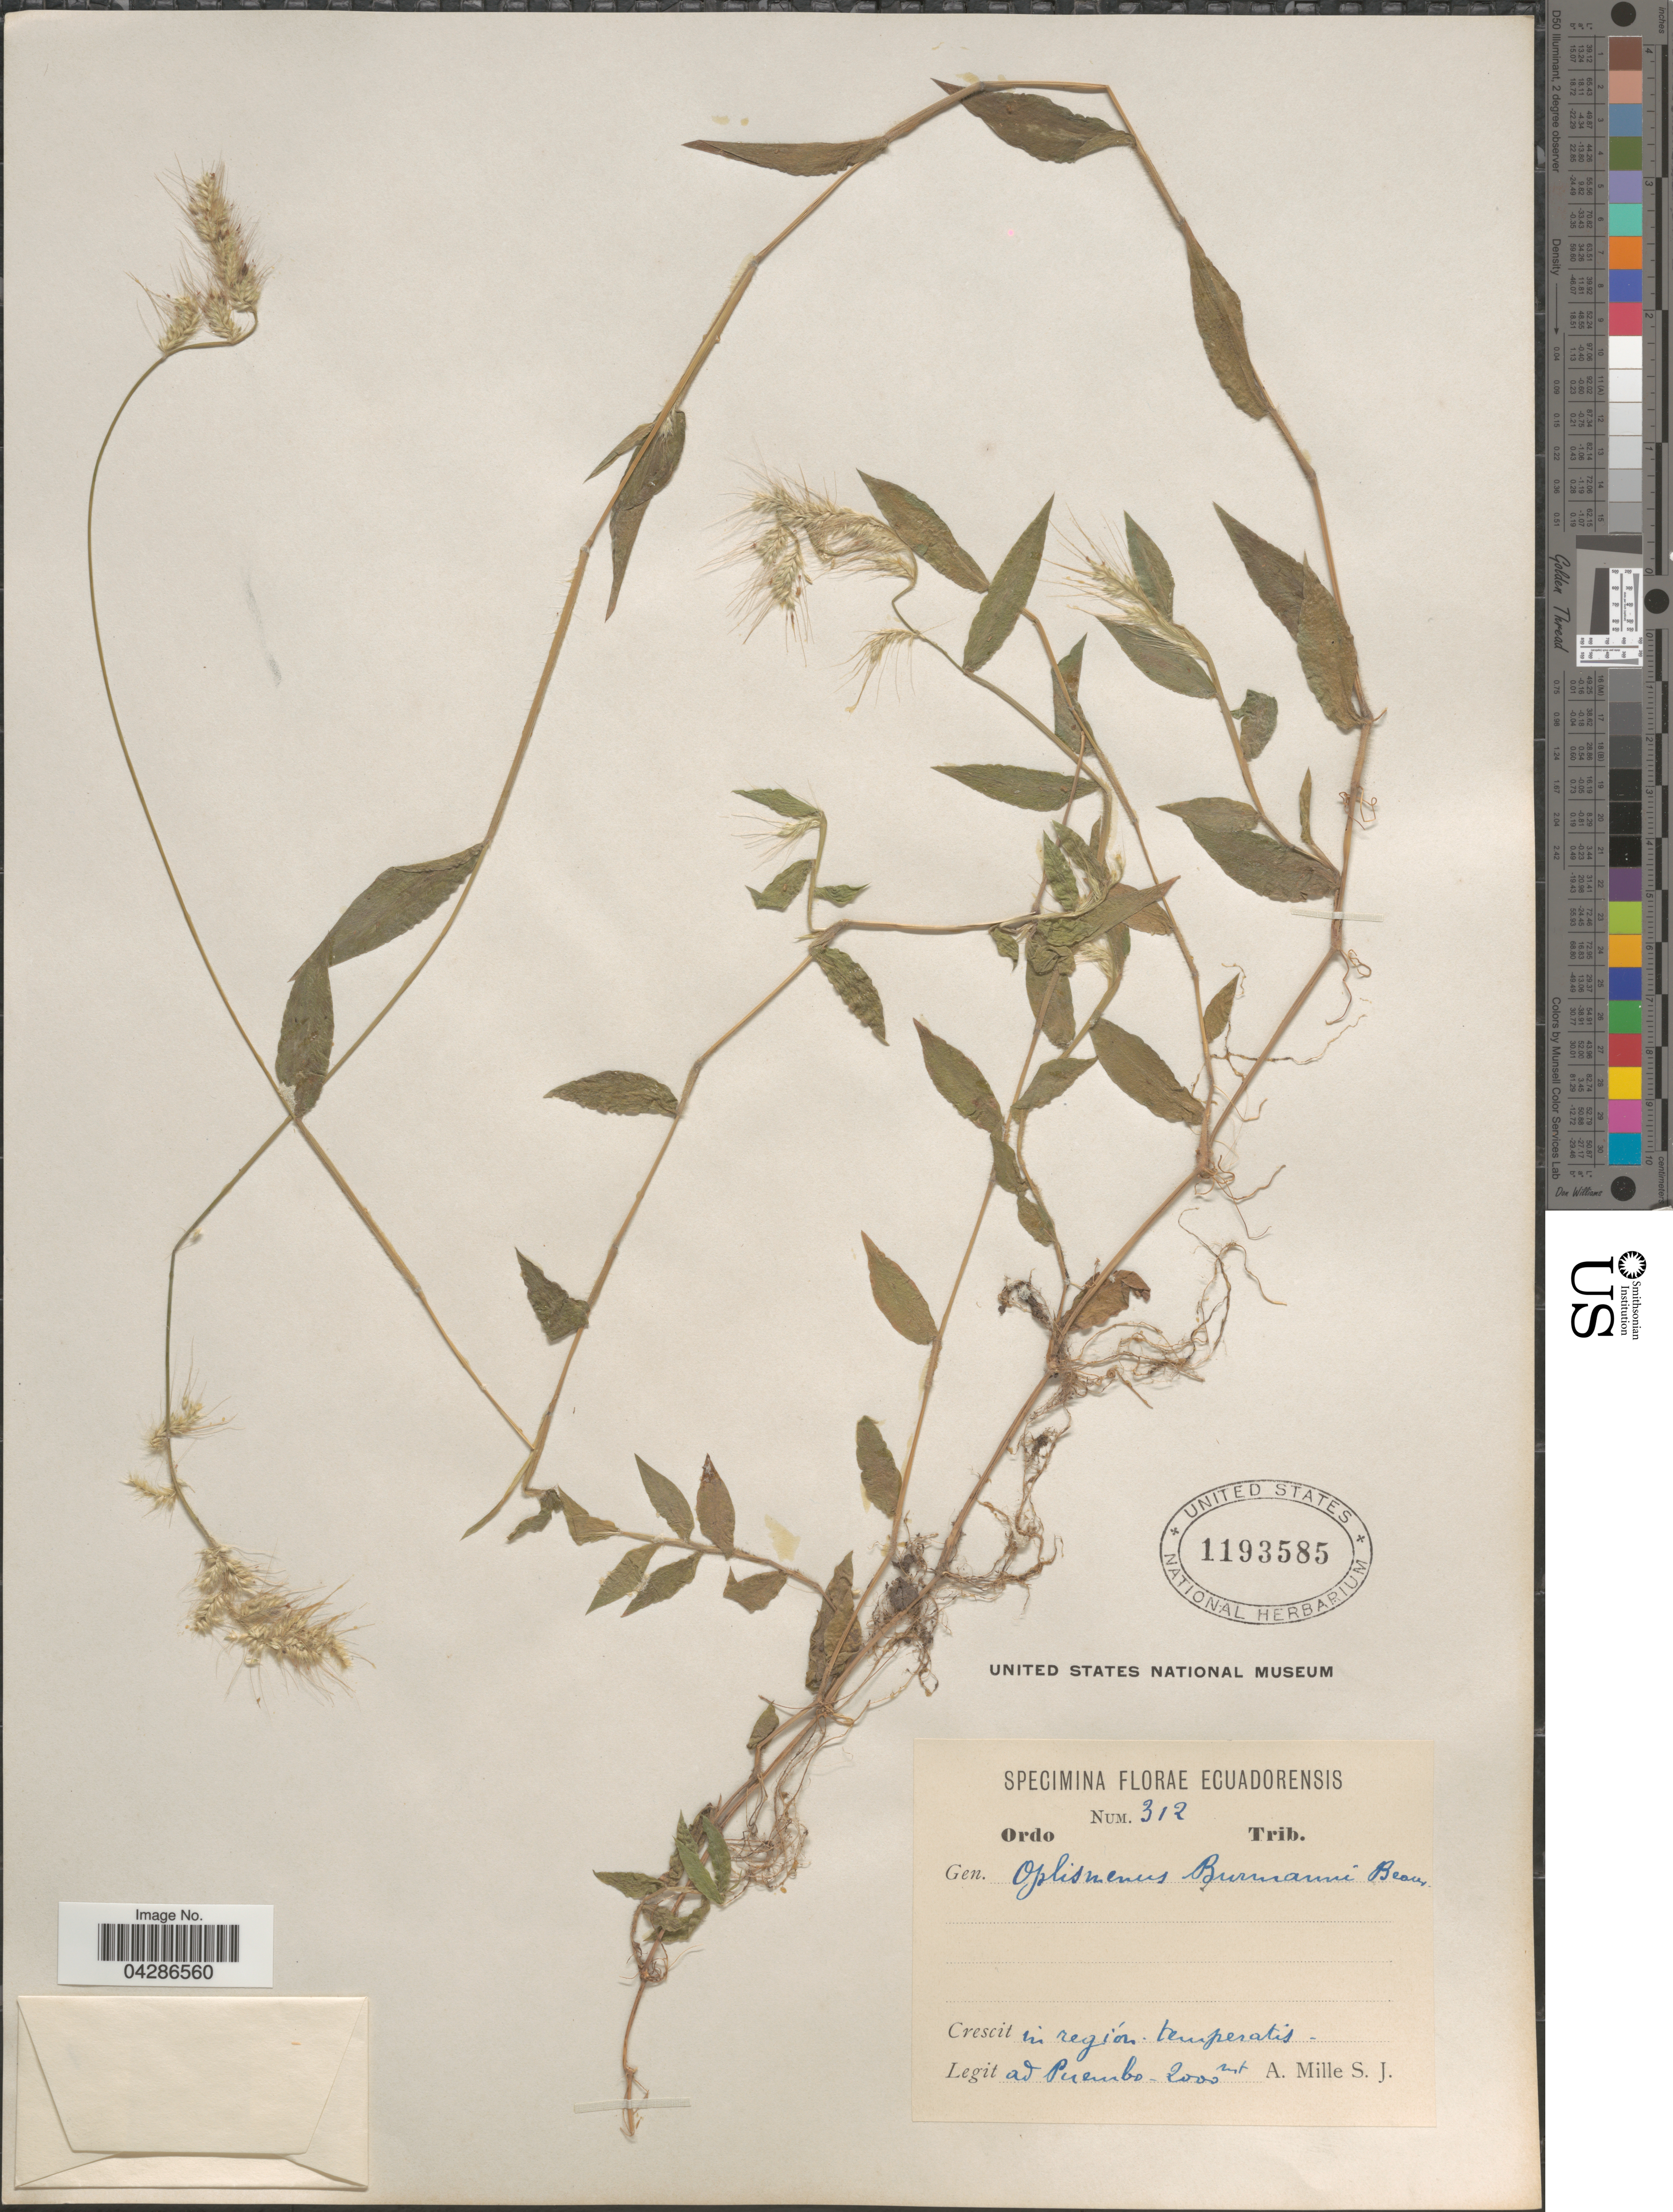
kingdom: Plantae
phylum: Tracheophyta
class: Liliopsida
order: Poales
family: Poaceae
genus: Oplismenus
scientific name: Oplismenus burmannii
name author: (Retz.) P. Beauv.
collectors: A. Mille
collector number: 312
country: Ecuador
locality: In región temperatis. Ad Puembo.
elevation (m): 2000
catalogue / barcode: US 1193585